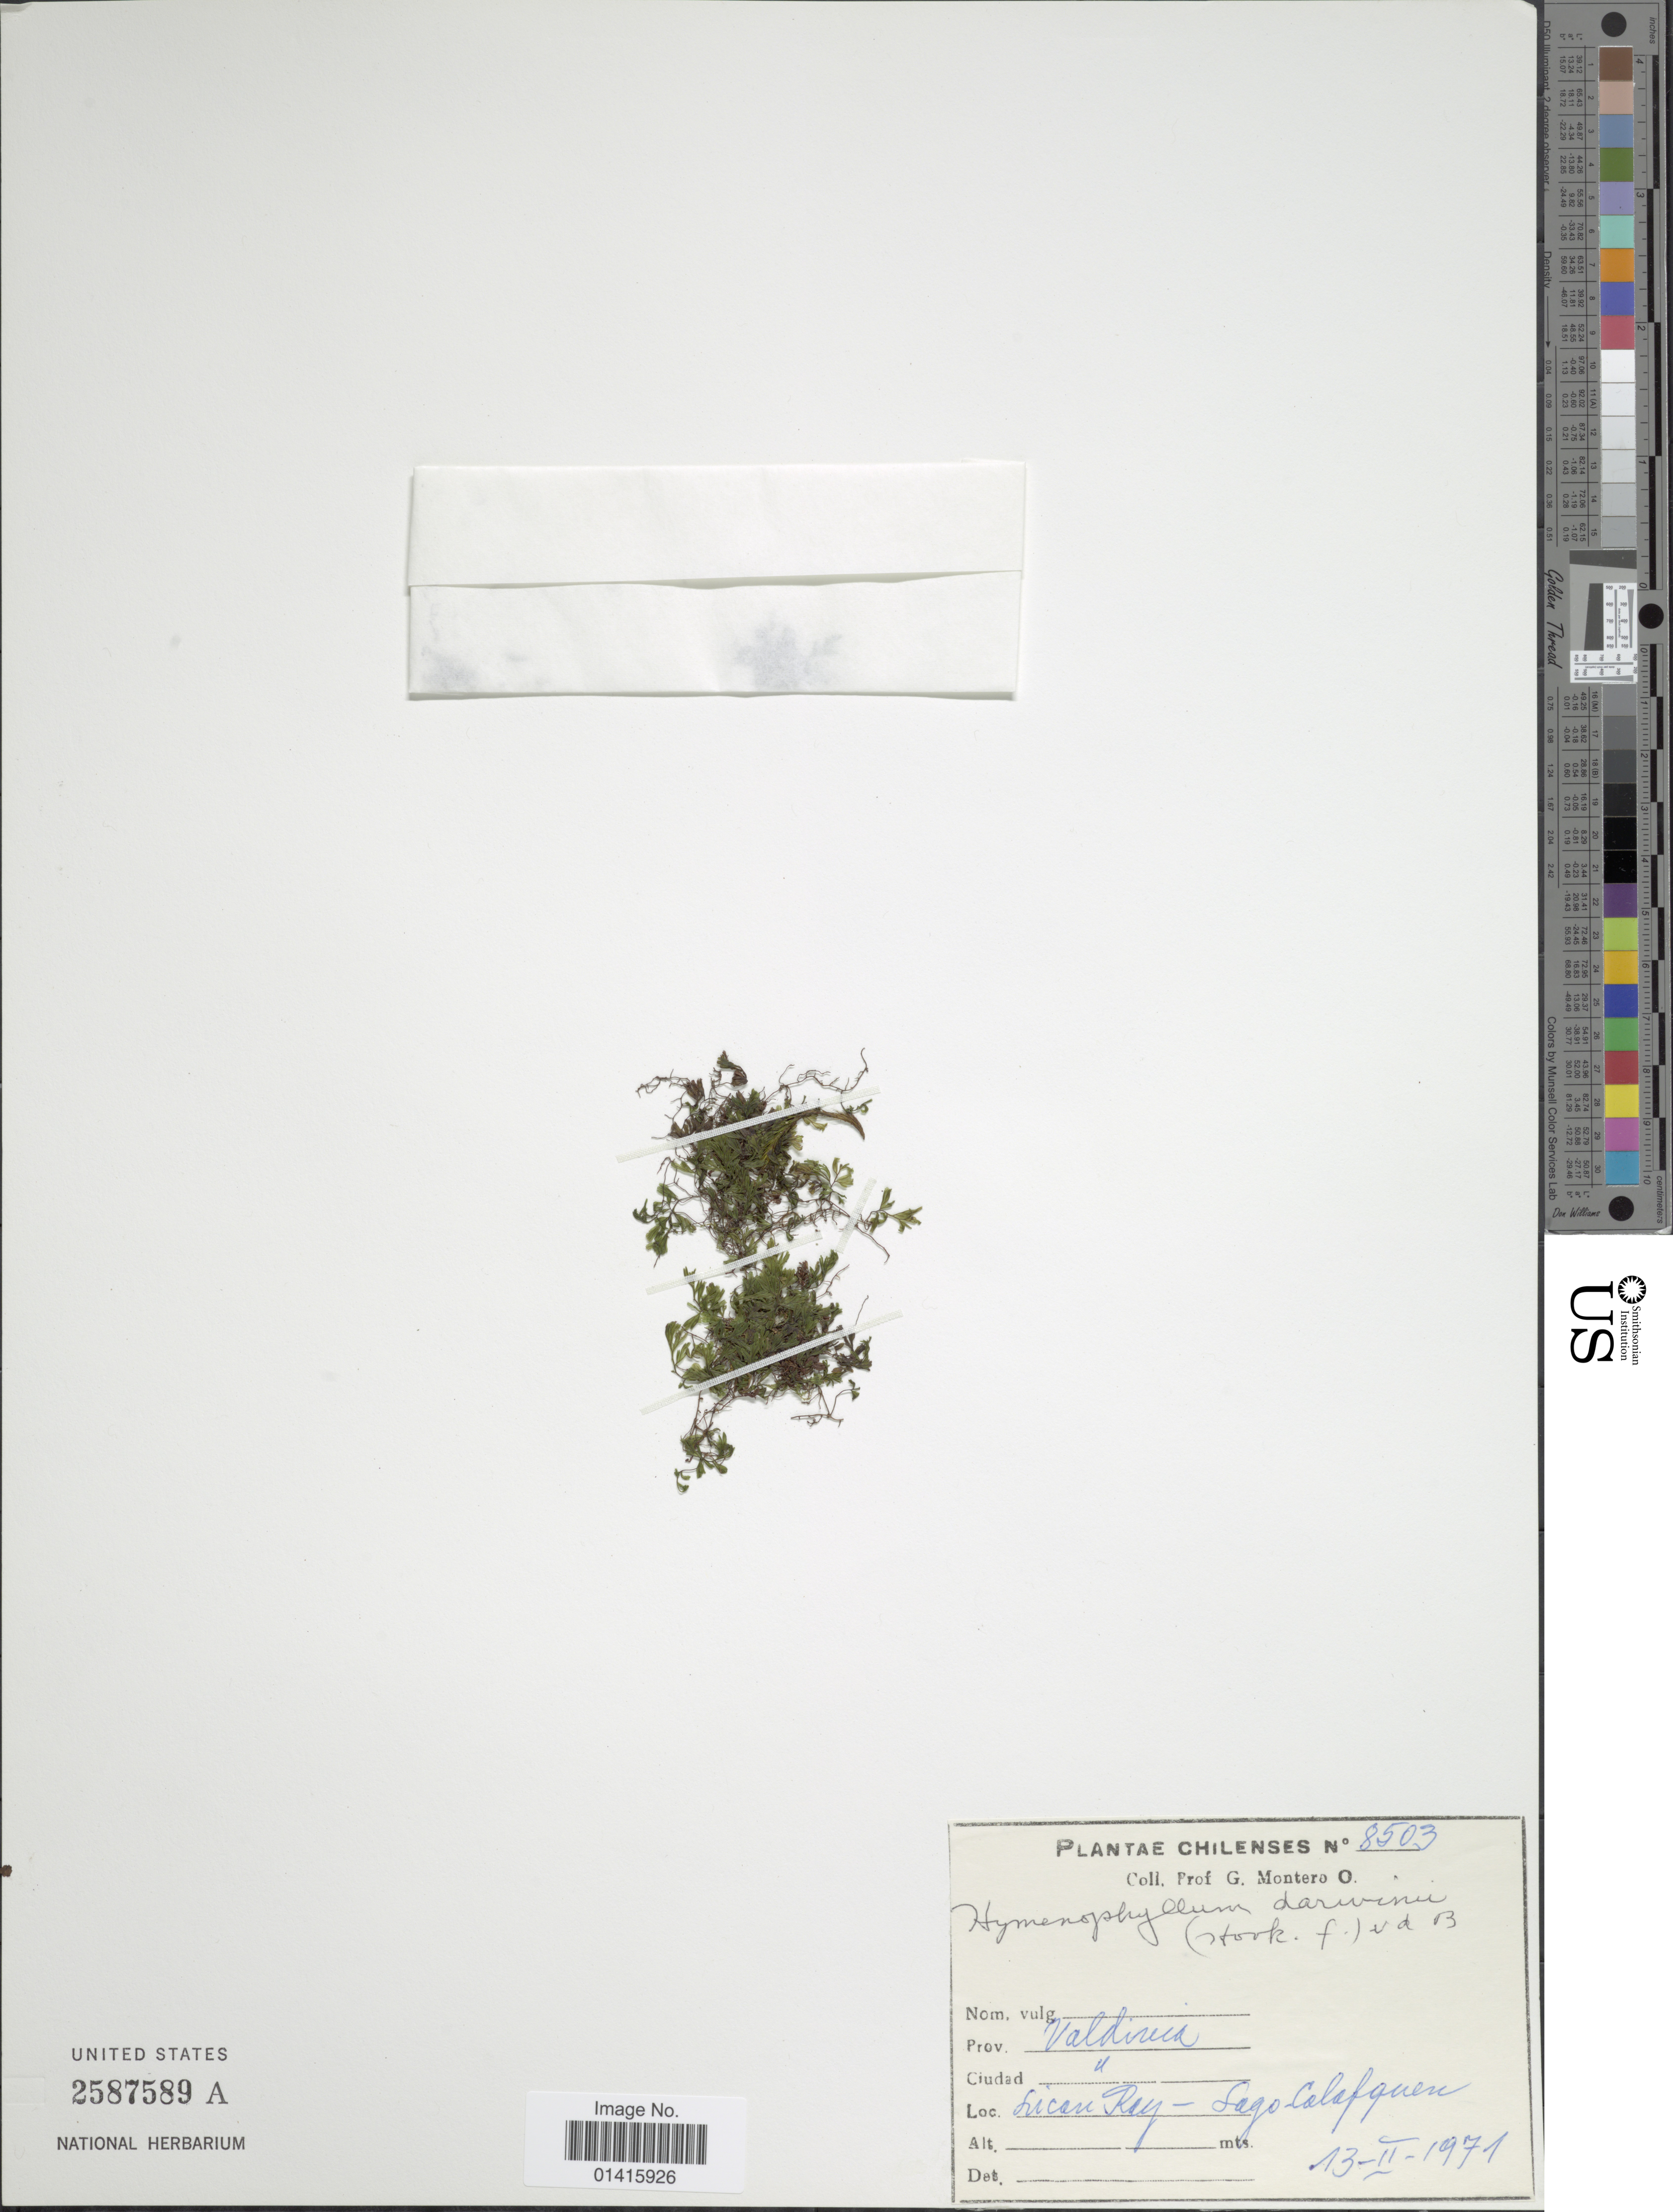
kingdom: Plantae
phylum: Tracheophyta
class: Polypodiopsida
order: Hymenophyllales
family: Hymenophyllaceae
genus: Hymenophyllum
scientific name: Hymenophyllum darwinii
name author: Hook. f.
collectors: G. Montero O.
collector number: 8503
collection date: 1971-02-13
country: Chile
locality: Prov. Valdivia, Lican Ray-Lago Calafquén.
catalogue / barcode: US 2587589A